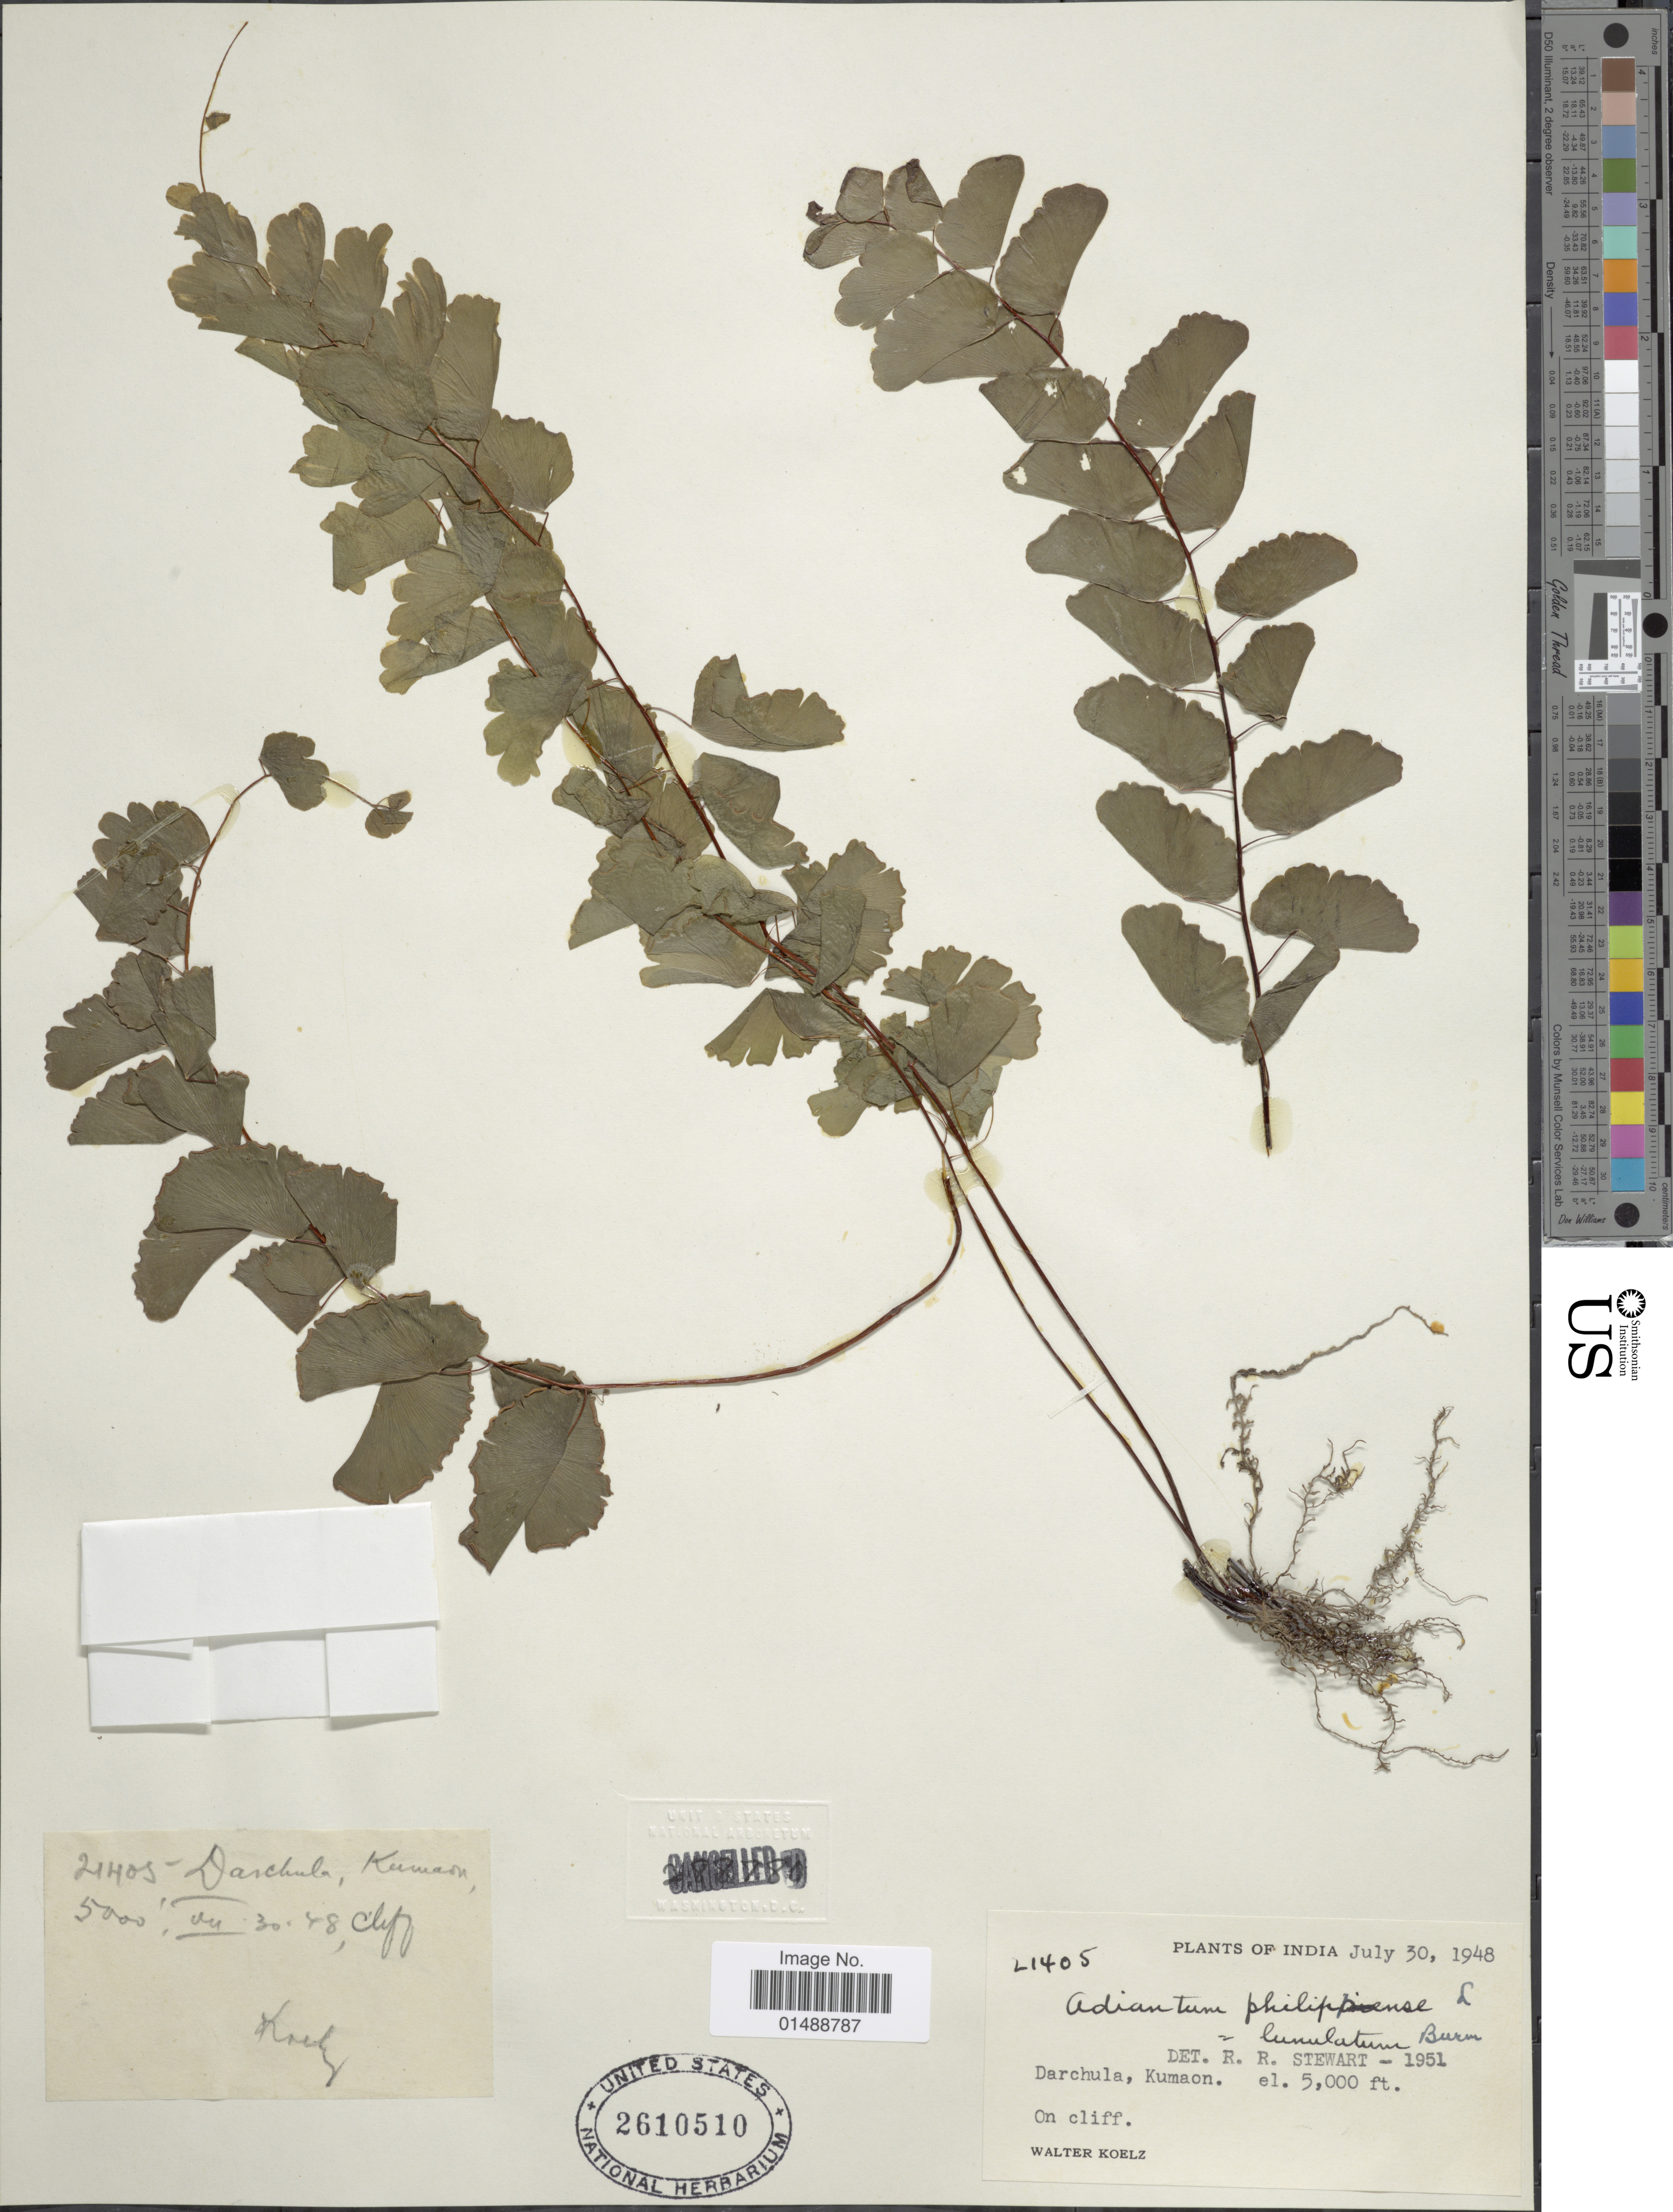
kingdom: Plantae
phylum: Tracheophyta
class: Polypodiopsida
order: Polypodiales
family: Pteridaceae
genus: Adiantum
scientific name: Adiantum philippense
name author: L.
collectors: W. N. Koelz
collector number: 21405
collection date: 1948-07-30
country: India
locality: Darchula, Kumaon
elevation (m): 1524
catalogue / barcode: US 2610510